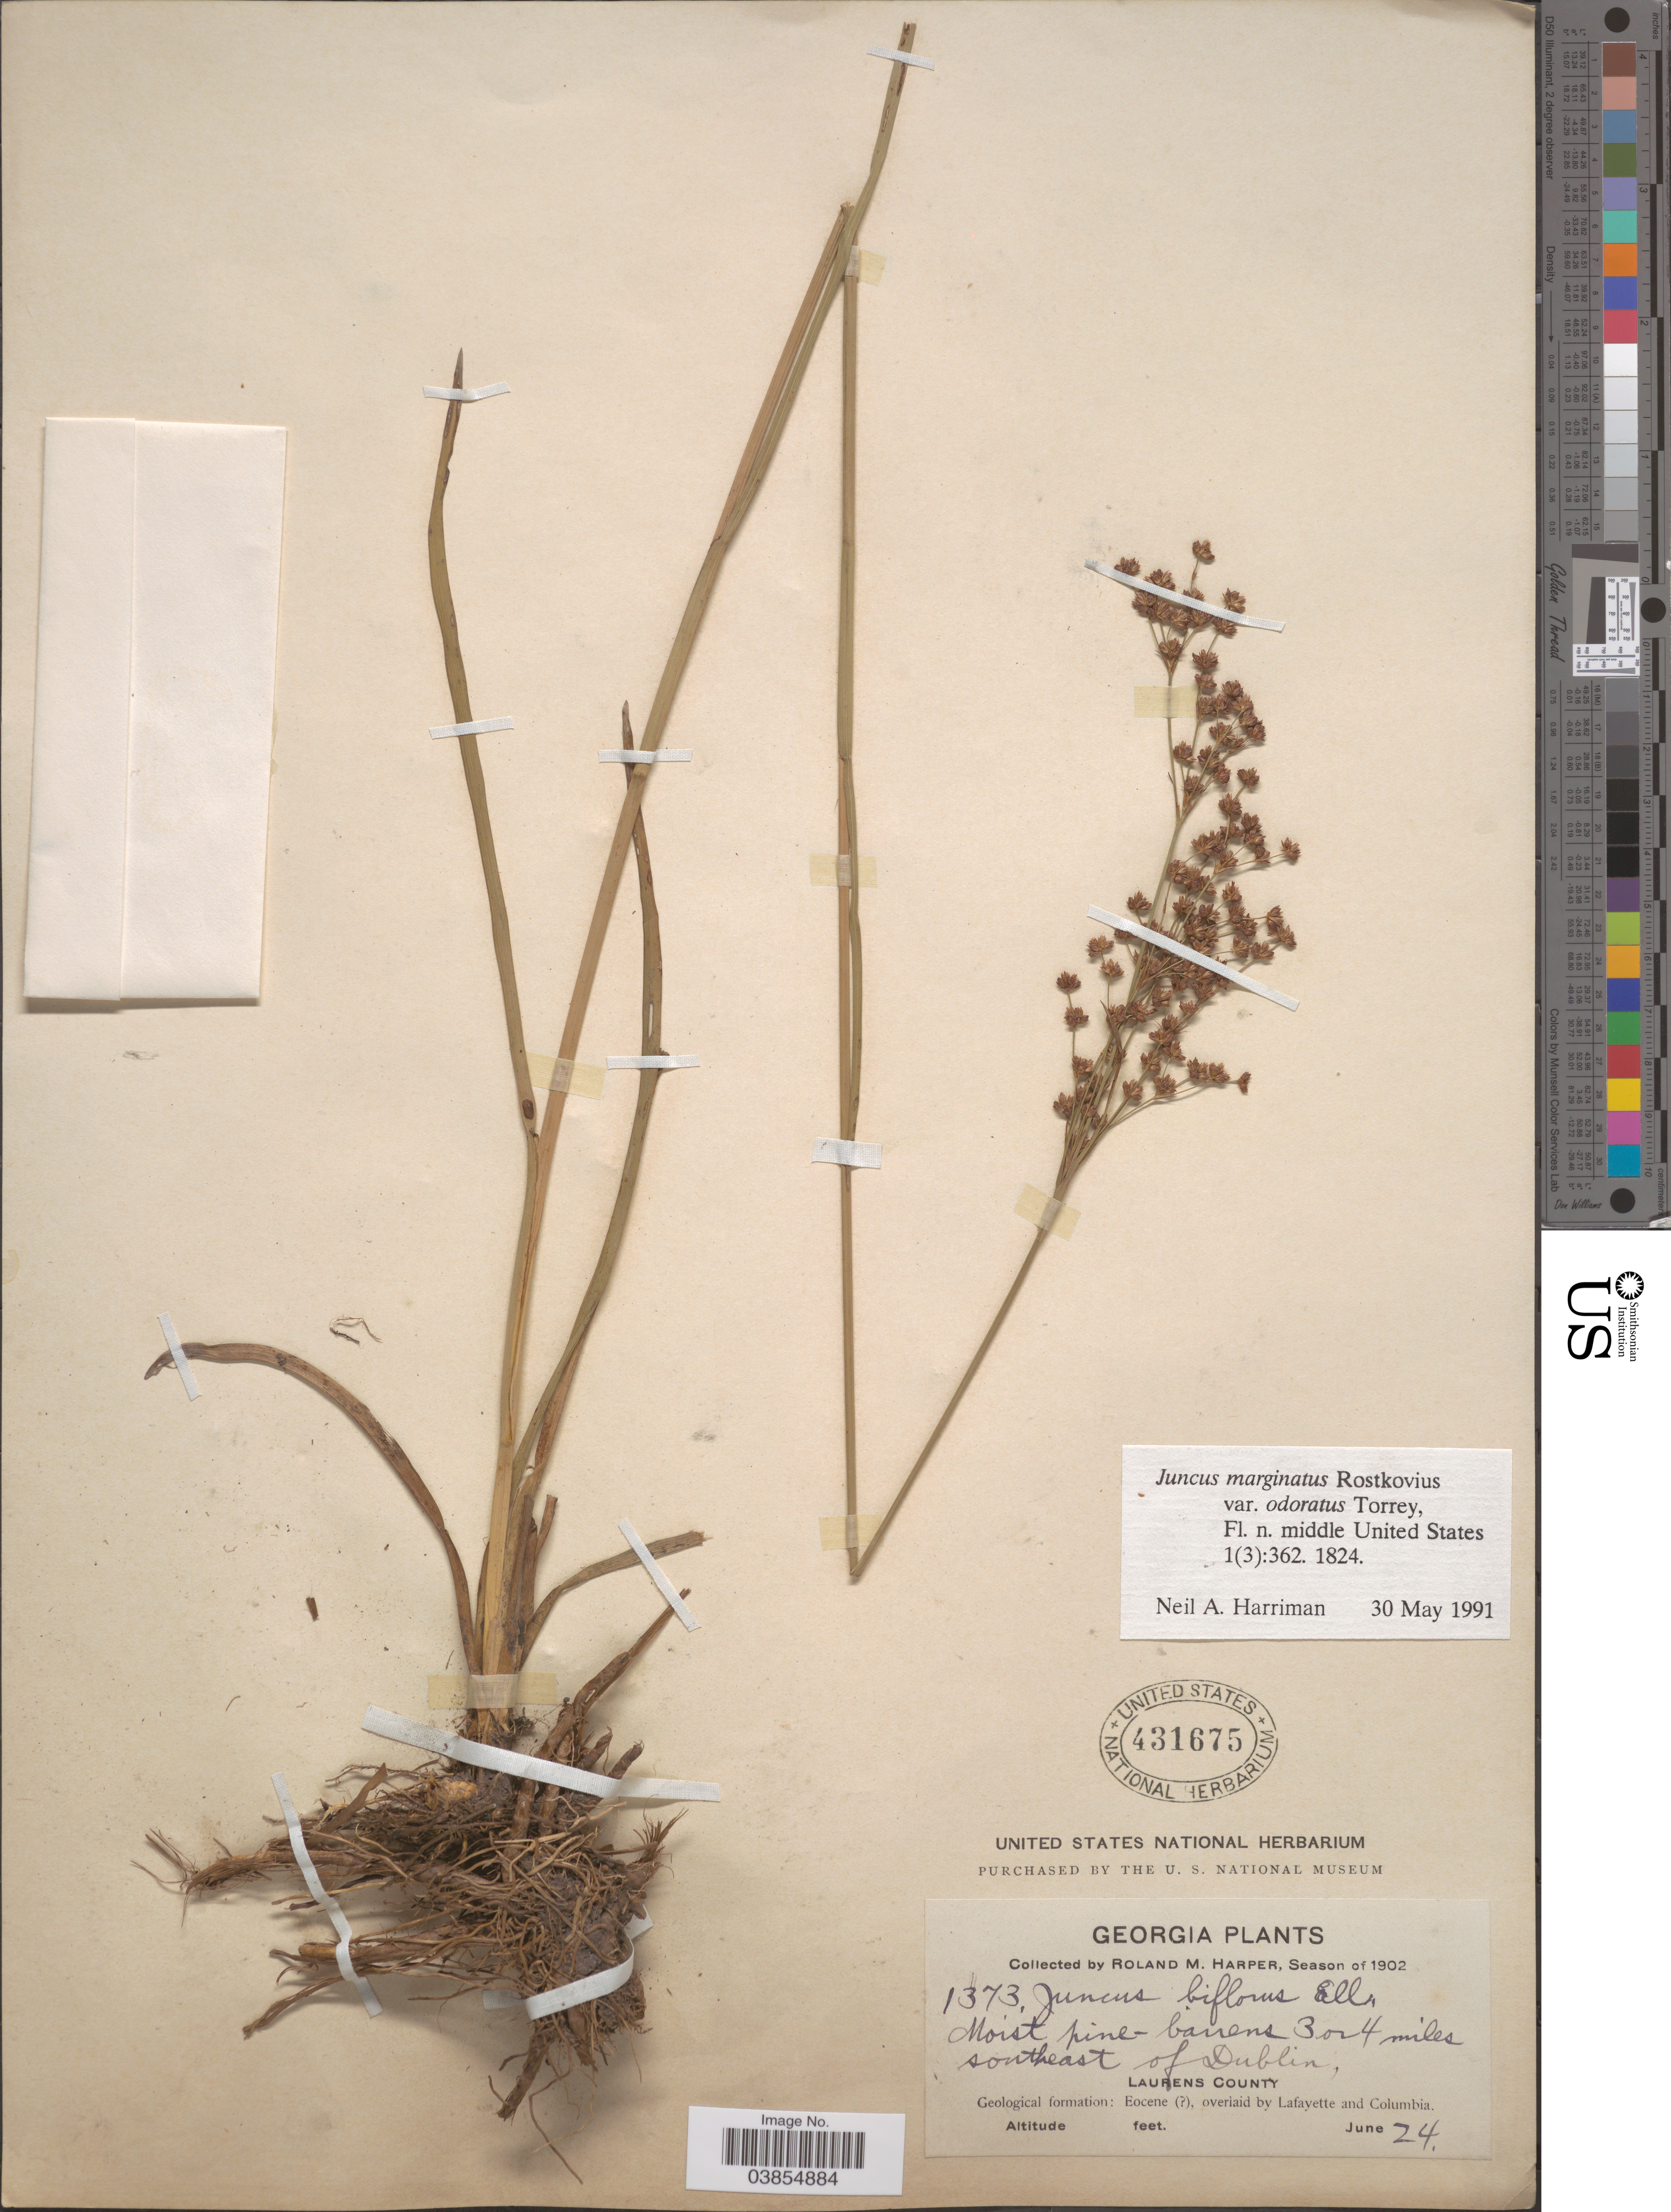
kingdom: Plantae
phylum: Tracheophyta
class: Liliopsida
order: Poales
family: Juncaceae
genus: Juncus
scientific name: Juncus marginatus var. odoratus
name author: Torr.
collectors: R. M. Harper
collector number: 1373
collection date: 1902-06-24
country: United States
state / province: Georgia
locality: Moist pine-barrens 3 or 4 miles southeast of Dublin, Laurens County. Geological formation: Eocene ( [unsure placement]), overlaid by Lafayette and Columbia.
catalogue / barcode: US 431675